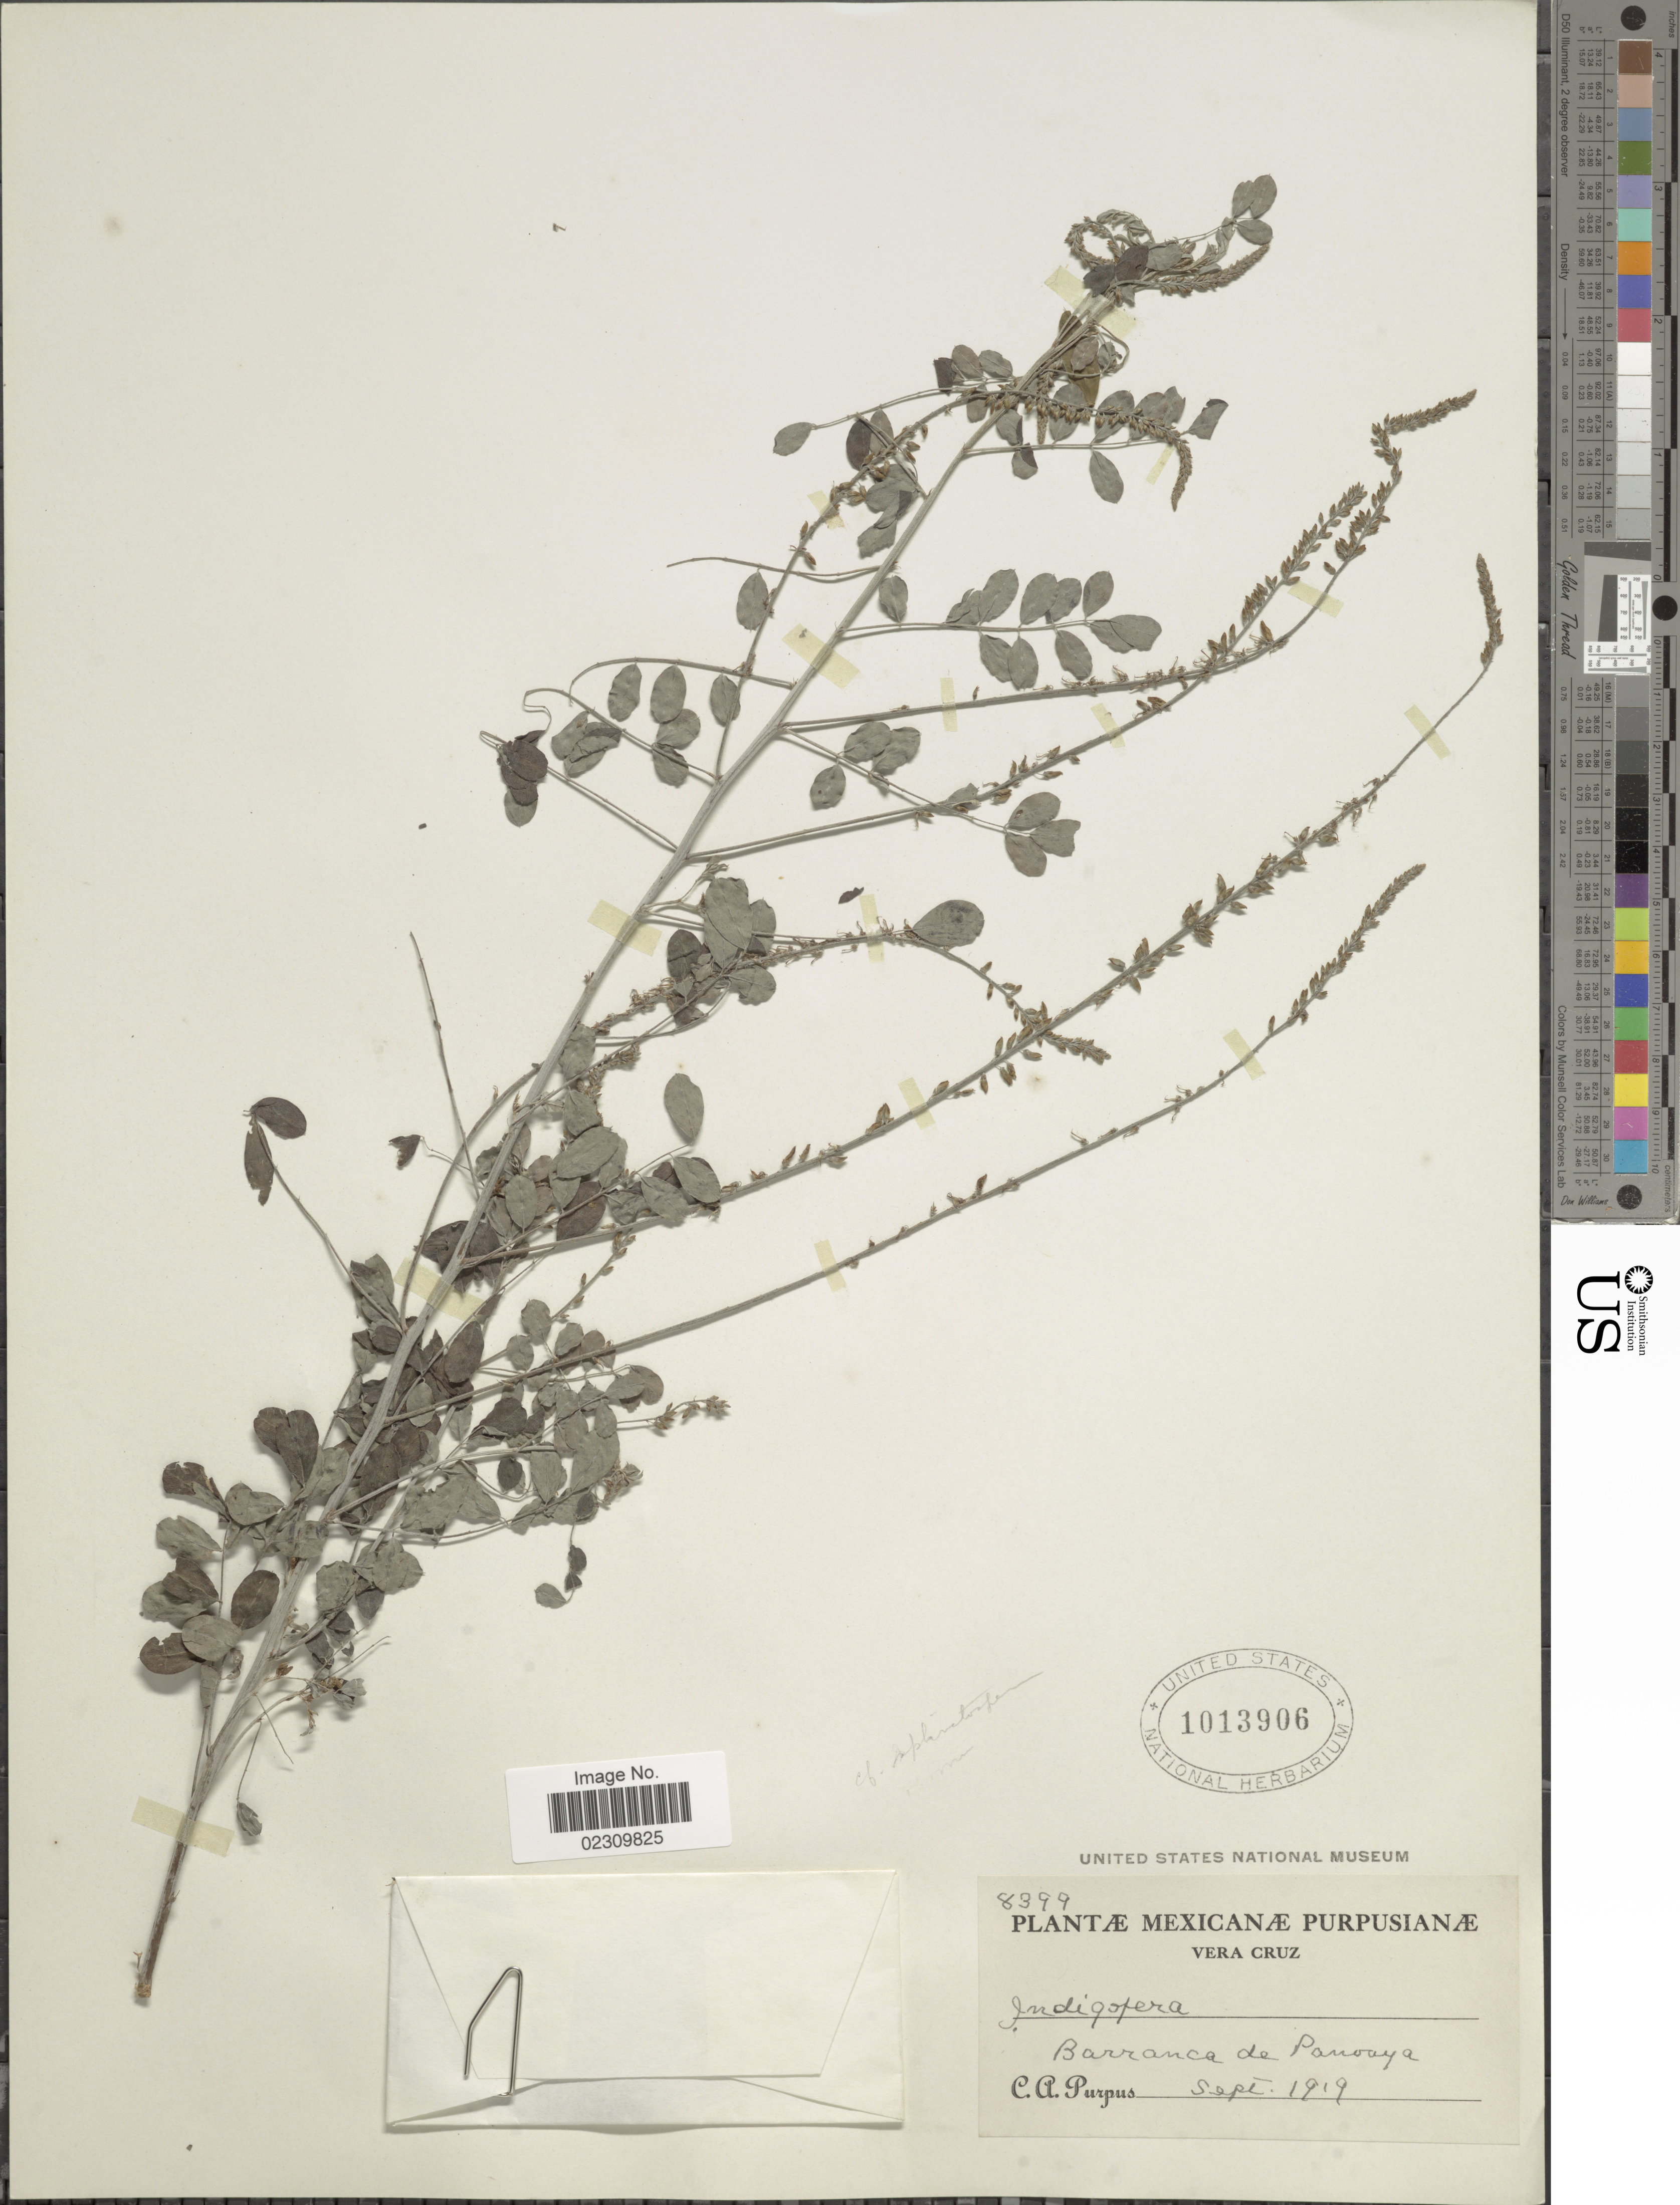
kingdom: Plantae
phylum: Tracheophyta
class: Magnoliopsida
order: Fabales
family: Fabaceae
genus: Indigofera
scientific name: Indigofera purpusii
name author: Brandegee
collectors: C. A. Purpus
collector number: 8399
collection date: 1919-09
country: Mexico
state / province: Veracruz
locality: Barranca de Panoaya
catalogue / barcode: US 1013906